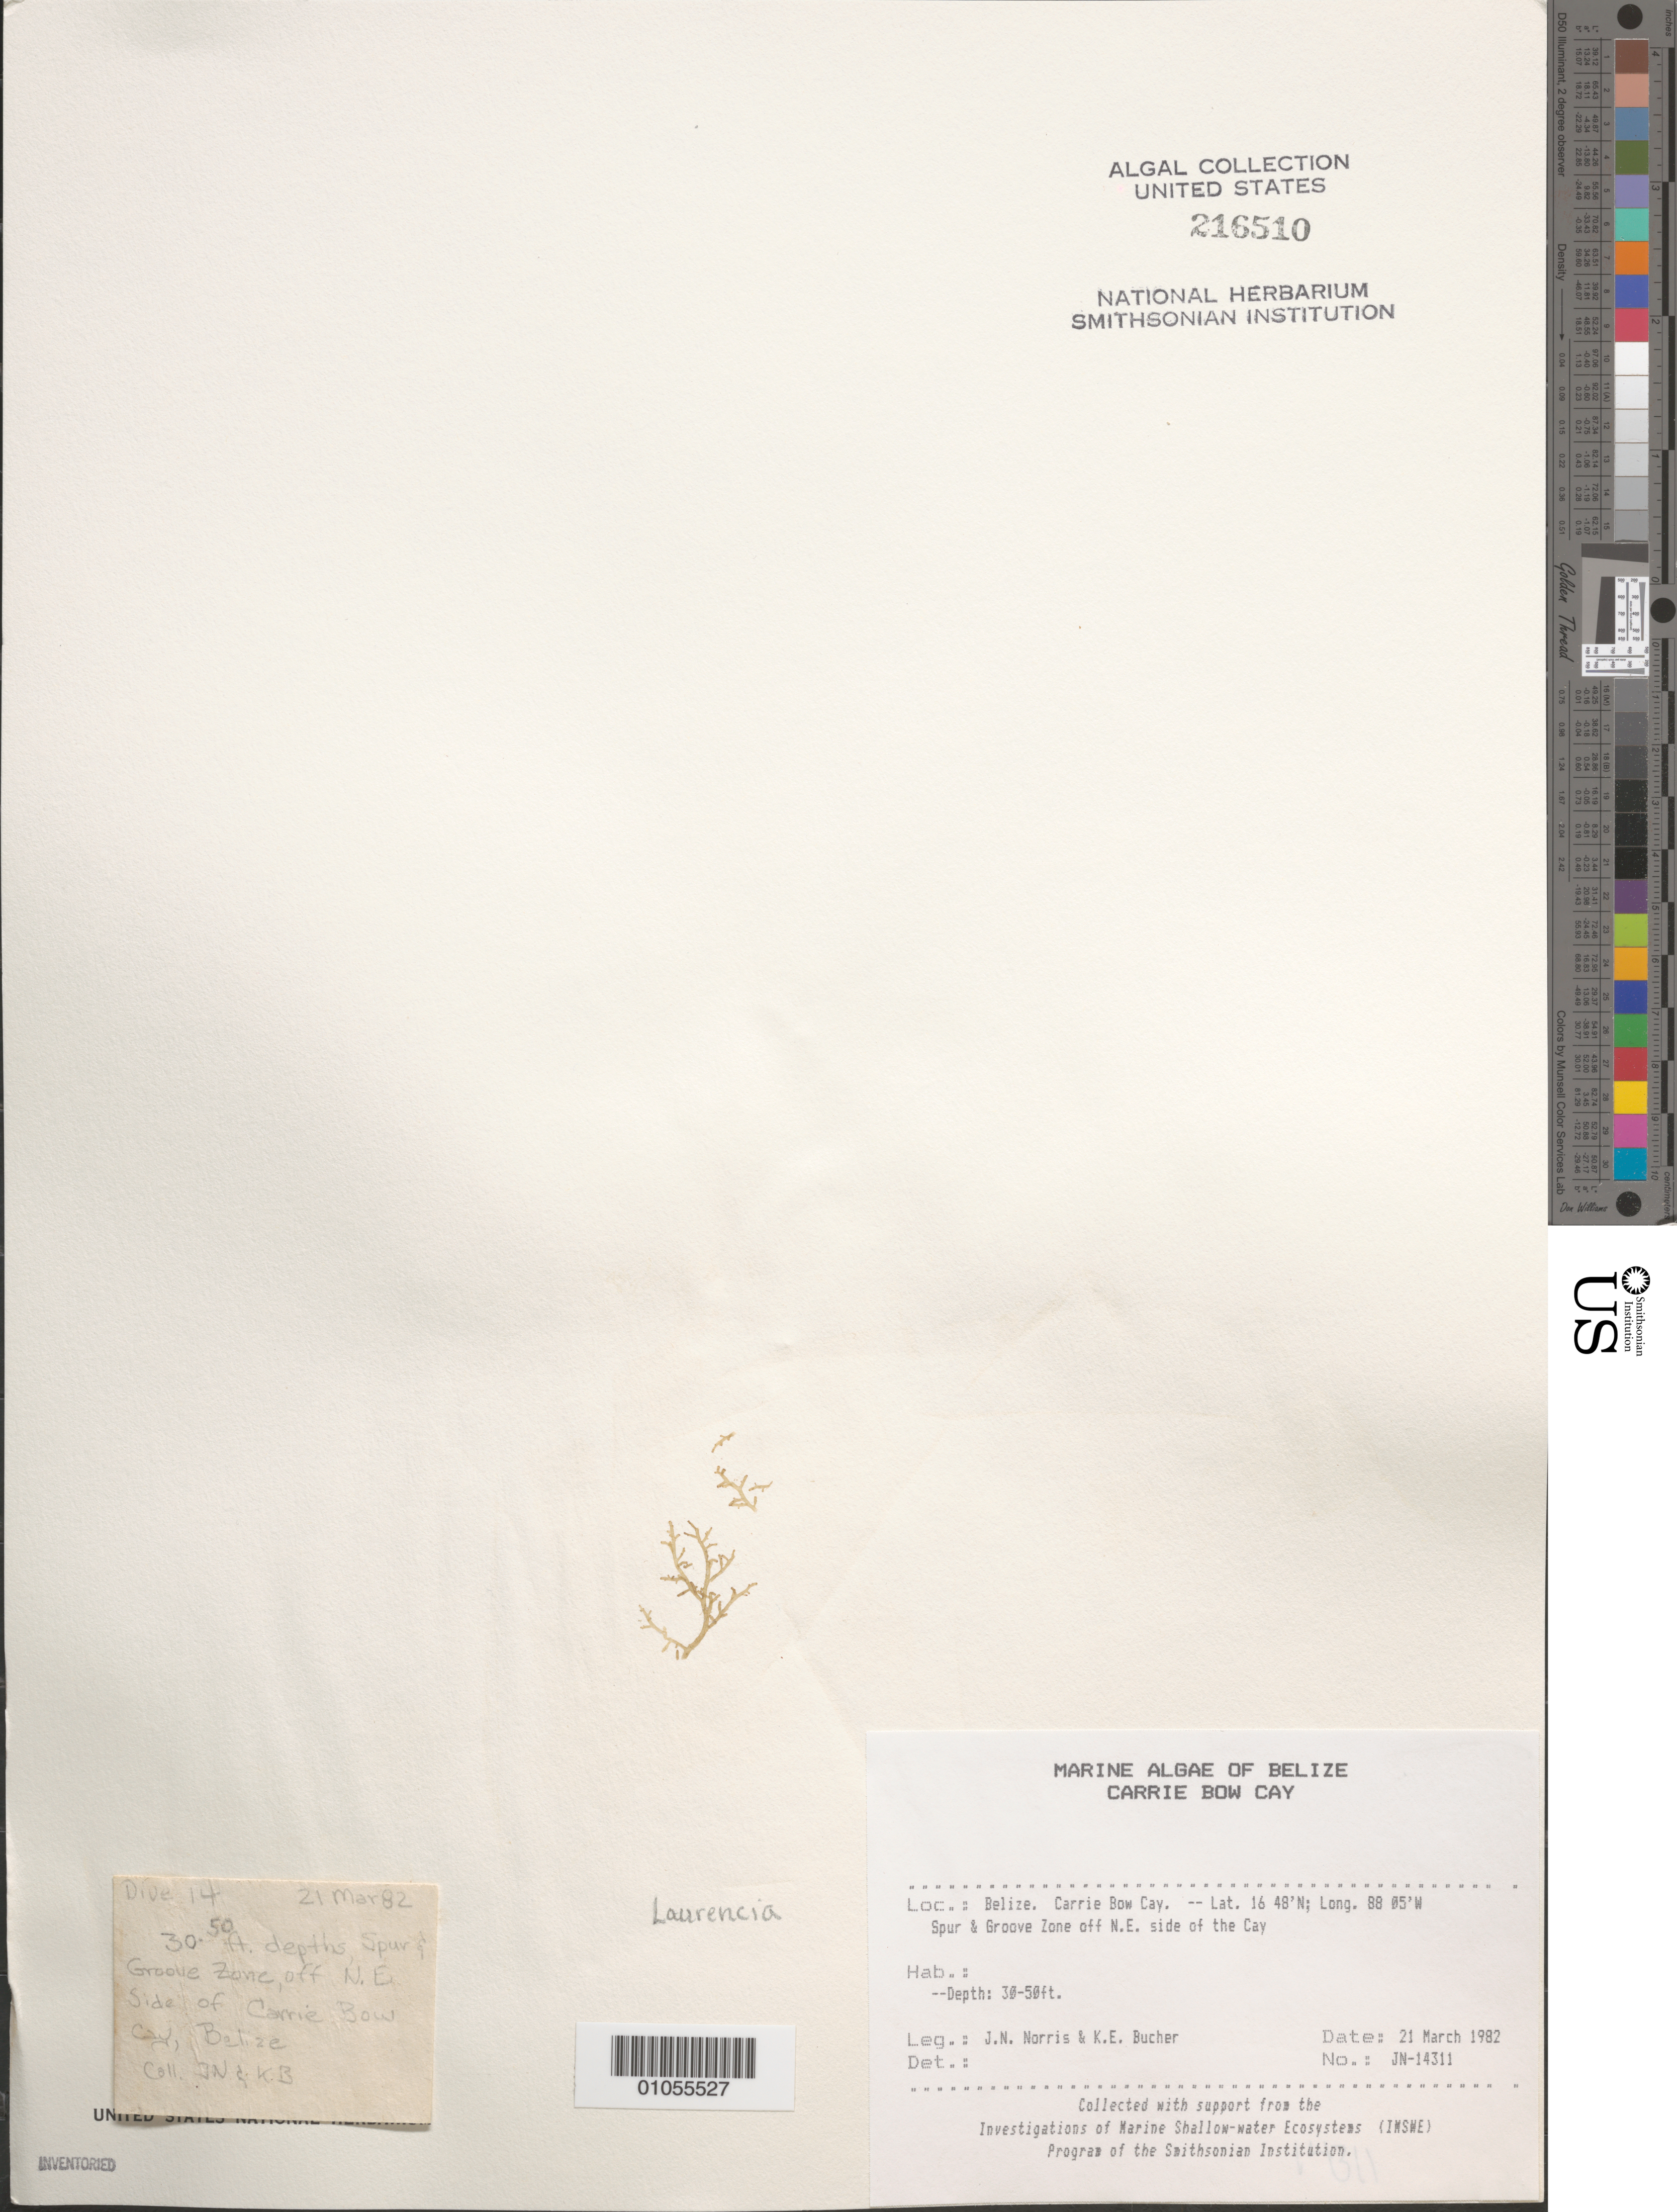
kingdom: Plantae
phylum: Rhodophyta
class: Florideophyceae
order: Ceramiales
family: Rhodomelaceae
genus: Laurencia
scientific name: Laurencia sp.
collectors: J. N. Norris & K. E. Bucher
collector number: JN-14311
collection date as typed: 21 Mar 1982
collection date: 1982-03-21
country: Belize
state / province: Stann Creek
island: Carrie Bow Cay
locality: Spur and groove zone off northeast side of Carrie Bow Cay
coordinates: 16 48'N, 88 05'W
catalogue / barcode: US 216510